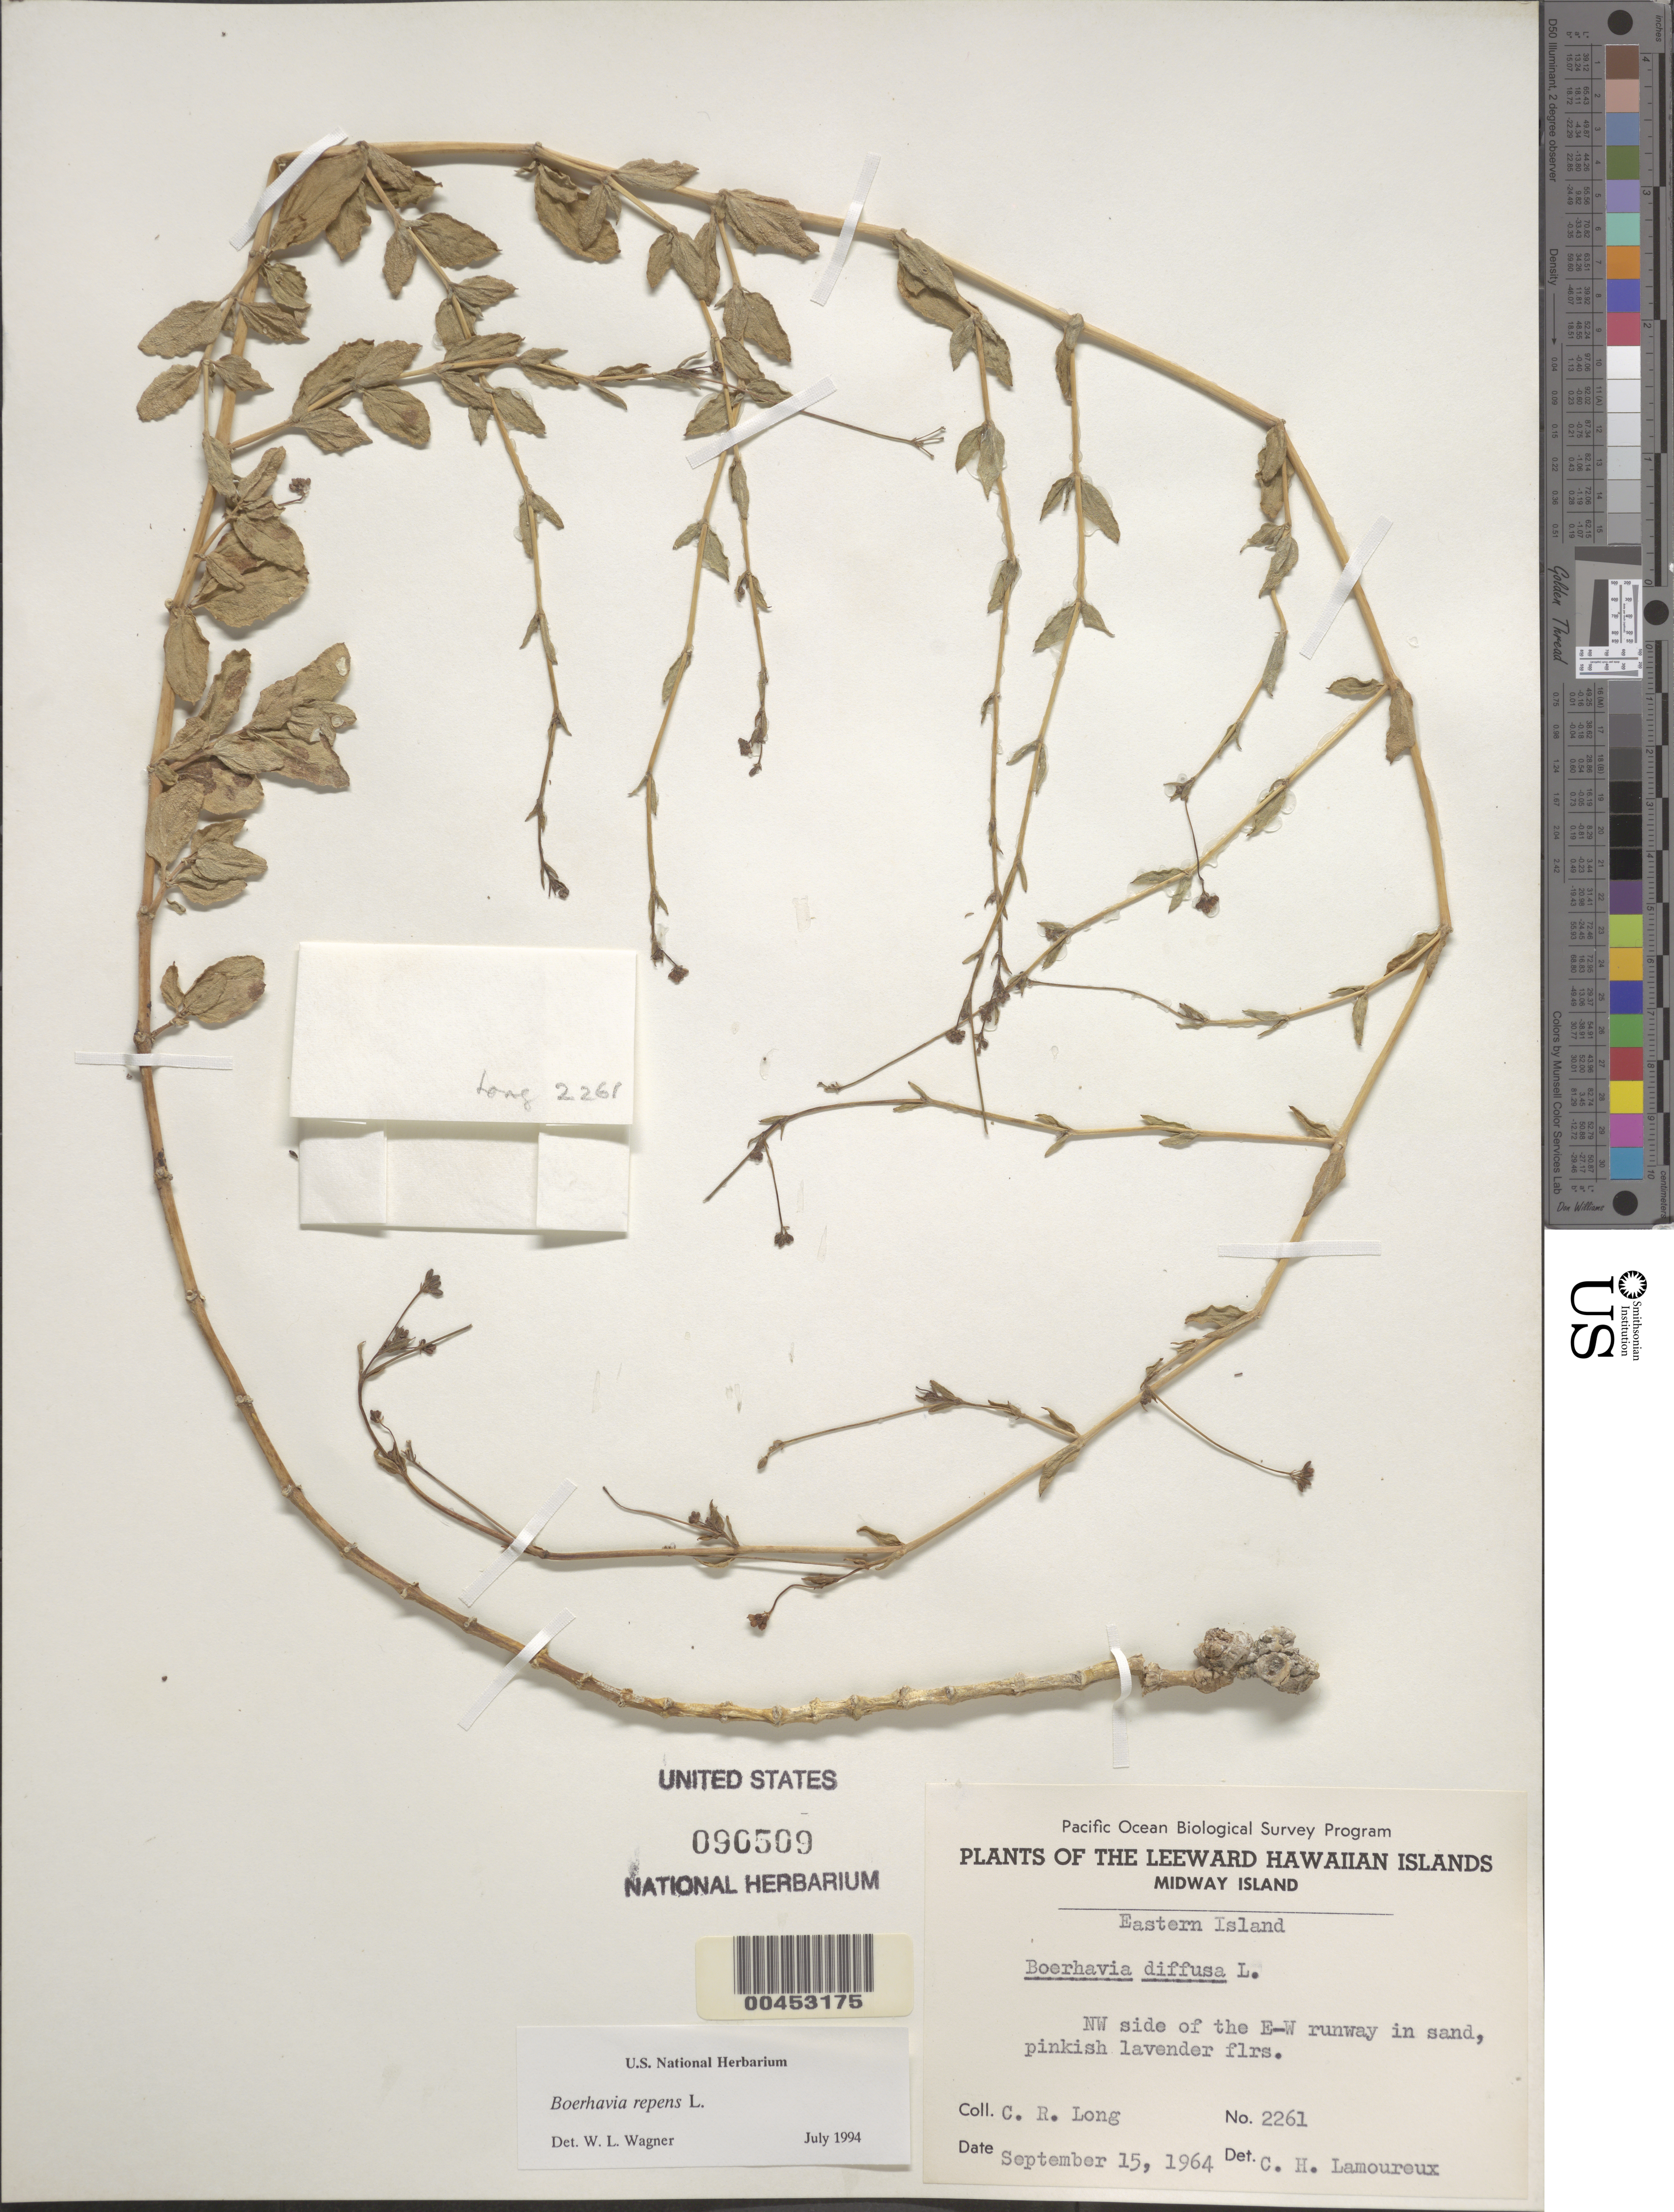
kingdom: Plantae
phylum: Tracheophyta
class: Magnoliopsida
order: Caryophyllales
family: Nyctaginaceae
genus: Boerhavia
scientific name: Boerhavia repens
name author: L.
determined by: Wagner, W. L., (BOT), Smithsonian Institution - National Museum of Natural History (UNITED STATES)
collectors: C. Long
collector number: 2261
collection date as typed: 15 Sep 1964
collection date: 1964-09-15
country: U.S. Administered Pacific Islands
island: Midway Atoll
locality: NW side of the E-W runway, Eastern Islet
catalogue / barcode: US 90509